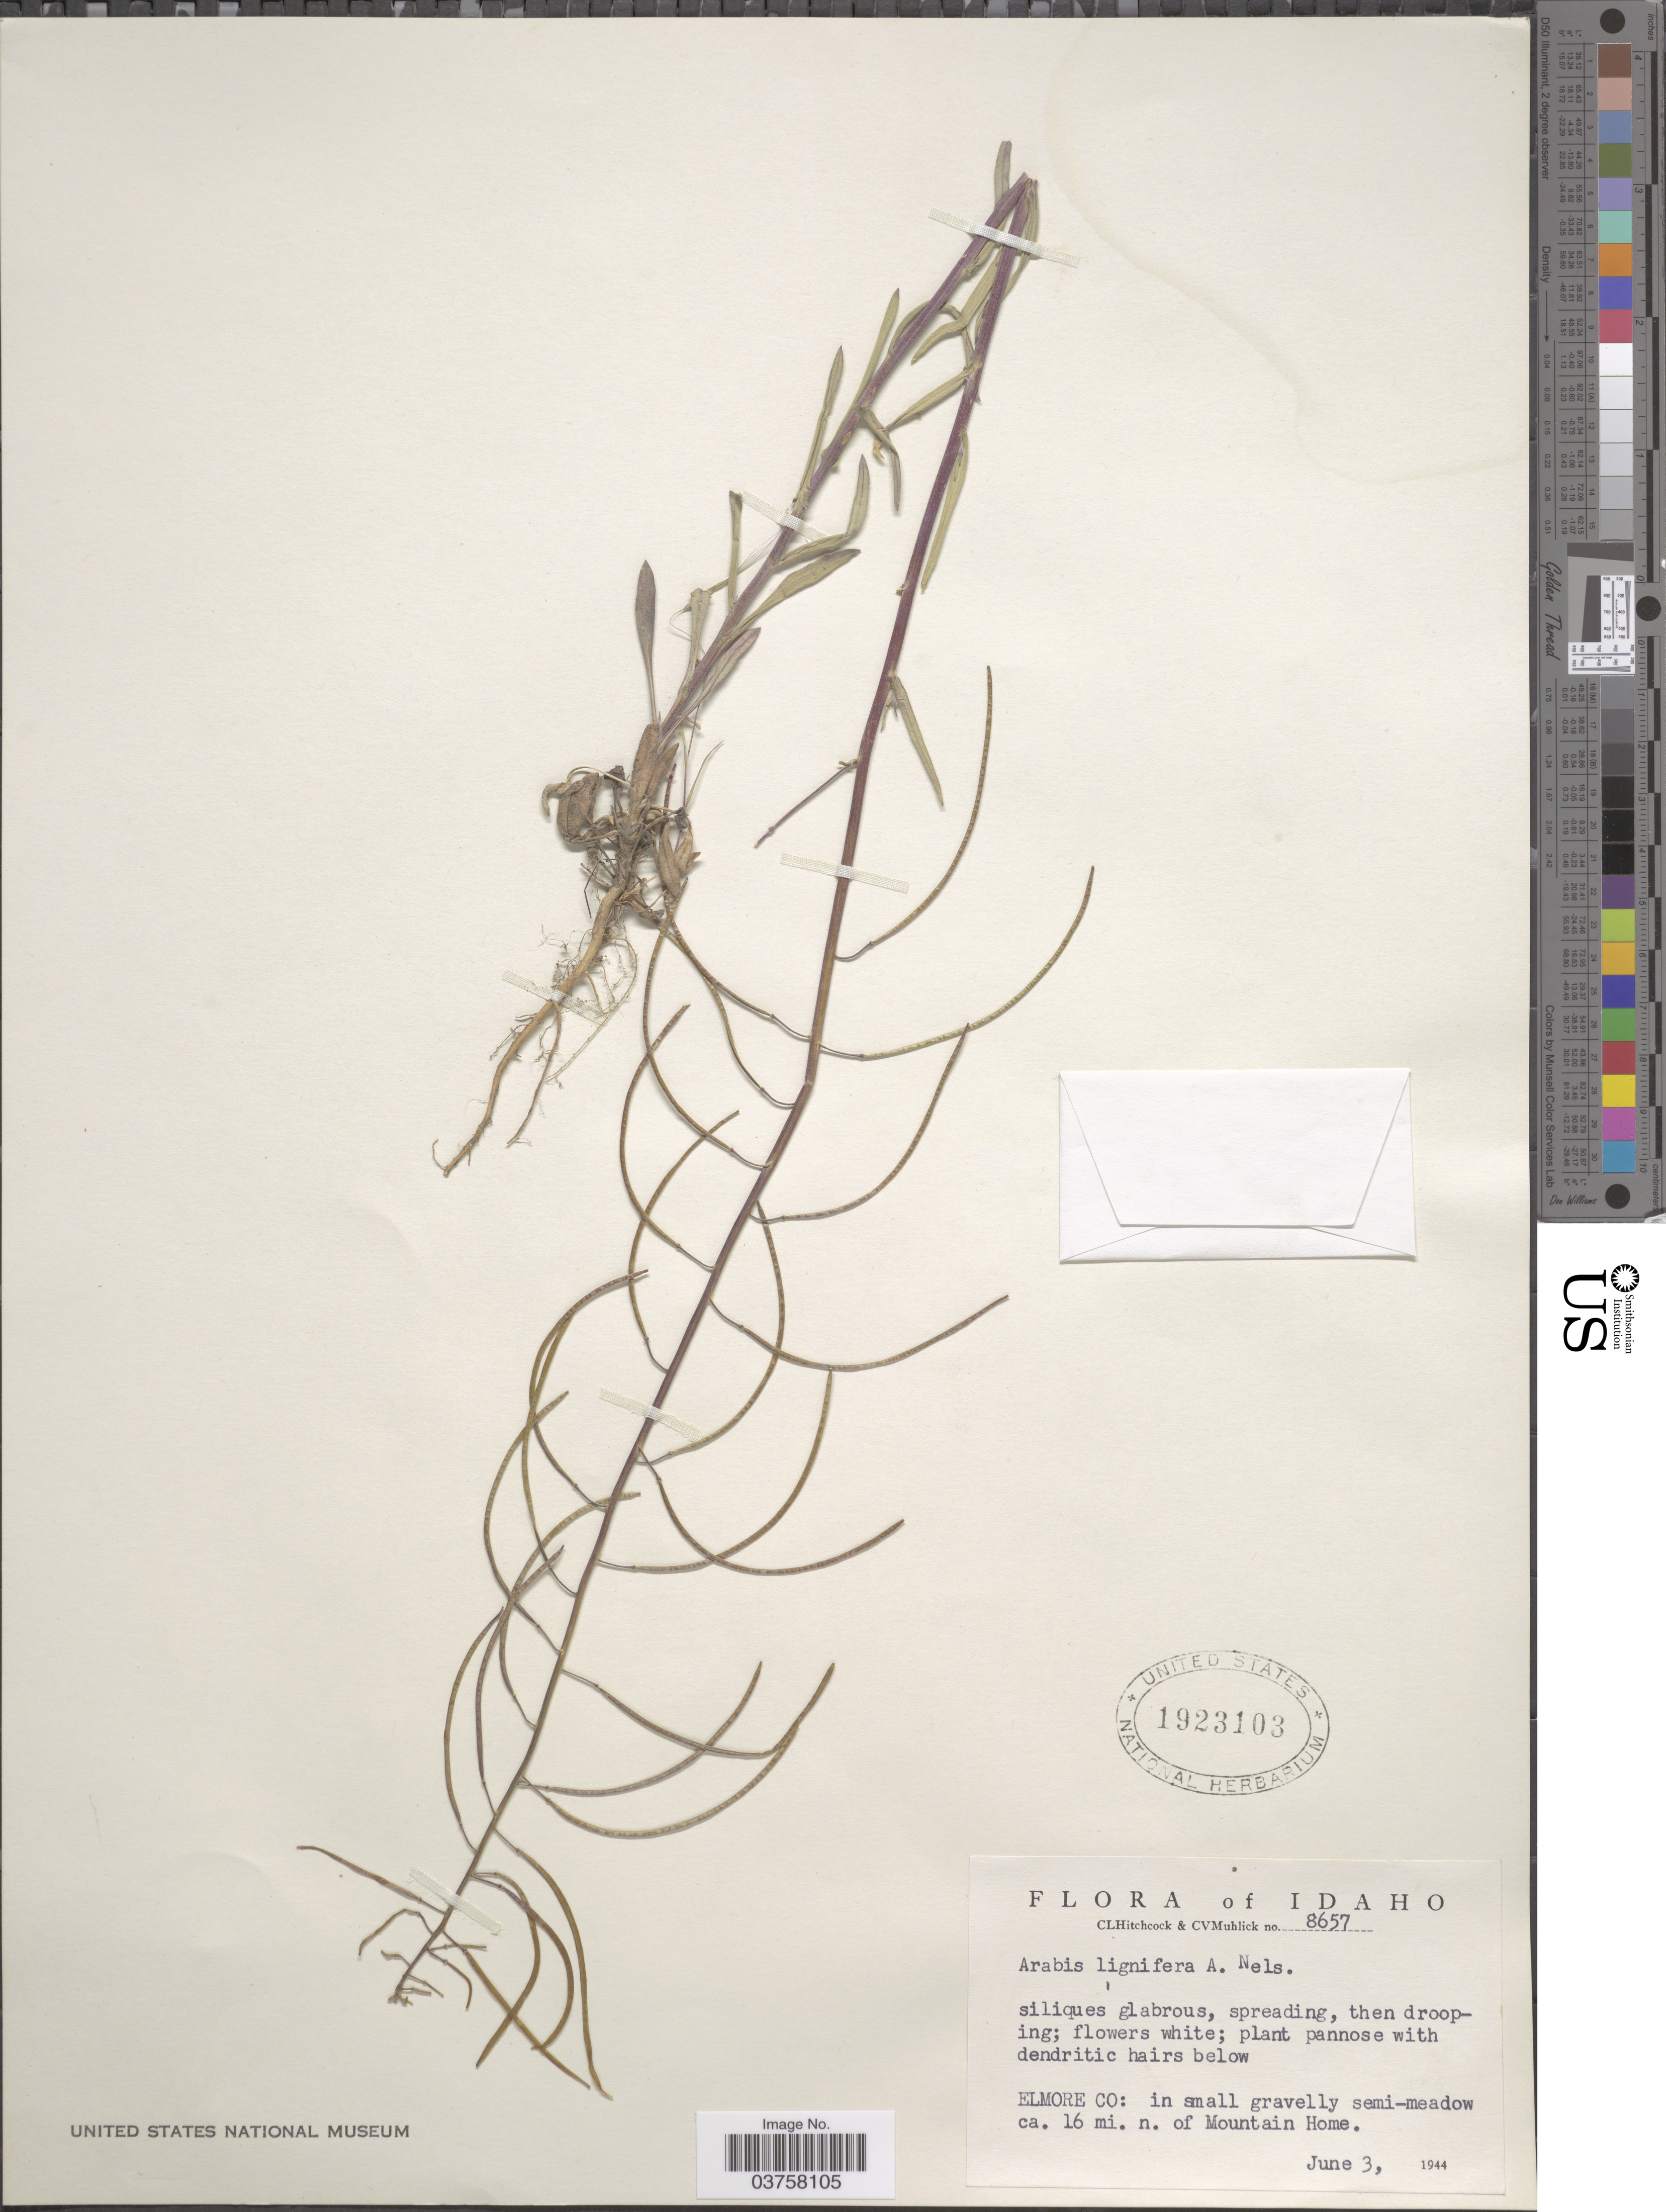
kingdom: Plantae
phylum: Tracheophyta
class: Magnoliopsida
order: Brassicales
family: Brassicaceae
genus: Arabis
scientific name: Arabis lignifera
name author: A. Nelson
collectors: C. L. Hitchcock & C. V. Muhlick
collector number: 8657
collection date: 1944-06-03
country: United States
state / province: Idaho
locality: Elmore Co: ca. 16 mi. n. of Mountain Home.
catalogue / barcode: US 1923103